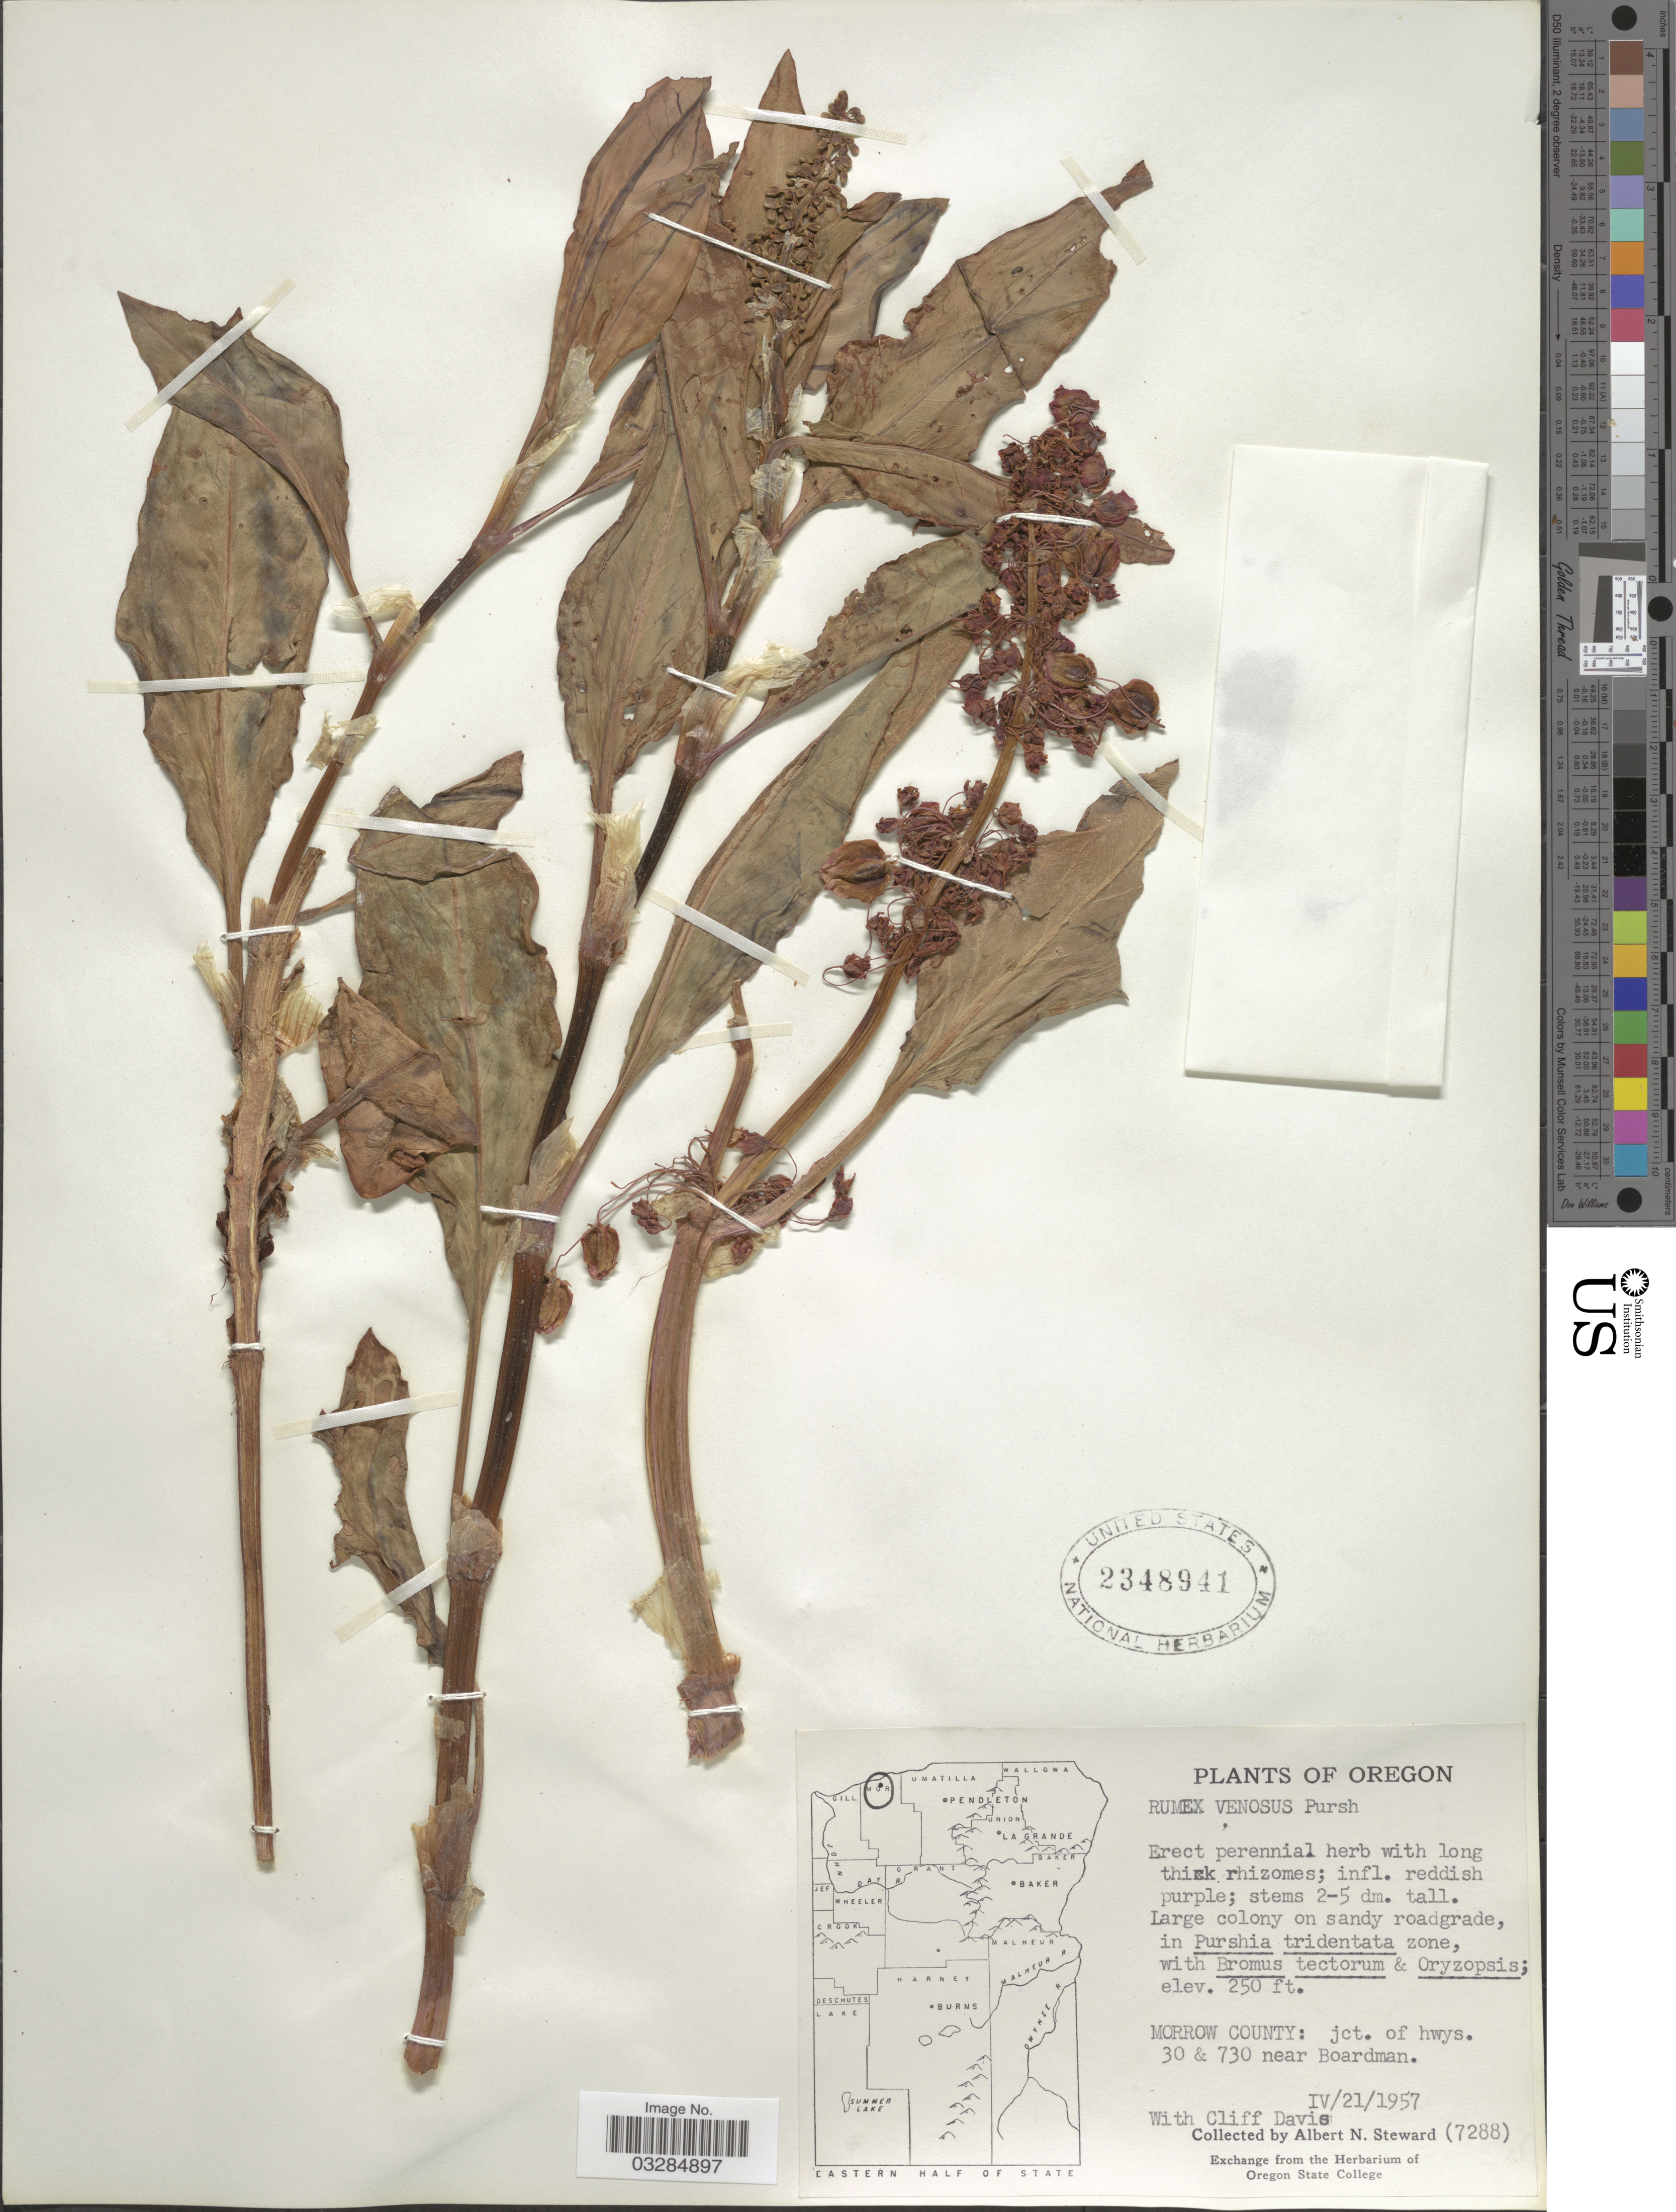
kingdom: Plantae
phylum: Tracheophyta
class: Magnoliopsida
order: Caryophyllales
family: Polygonaceae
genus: Rumex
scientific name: Rumex venosus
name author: Pursh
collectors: A. N. Steward & C. Davis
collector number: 7288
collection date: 1957-04-21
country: United States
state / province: Oregon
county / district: Morrow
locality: Morrow County: jct. of hwys. 30 & 730 near Boardman.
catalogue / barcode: US 2348941